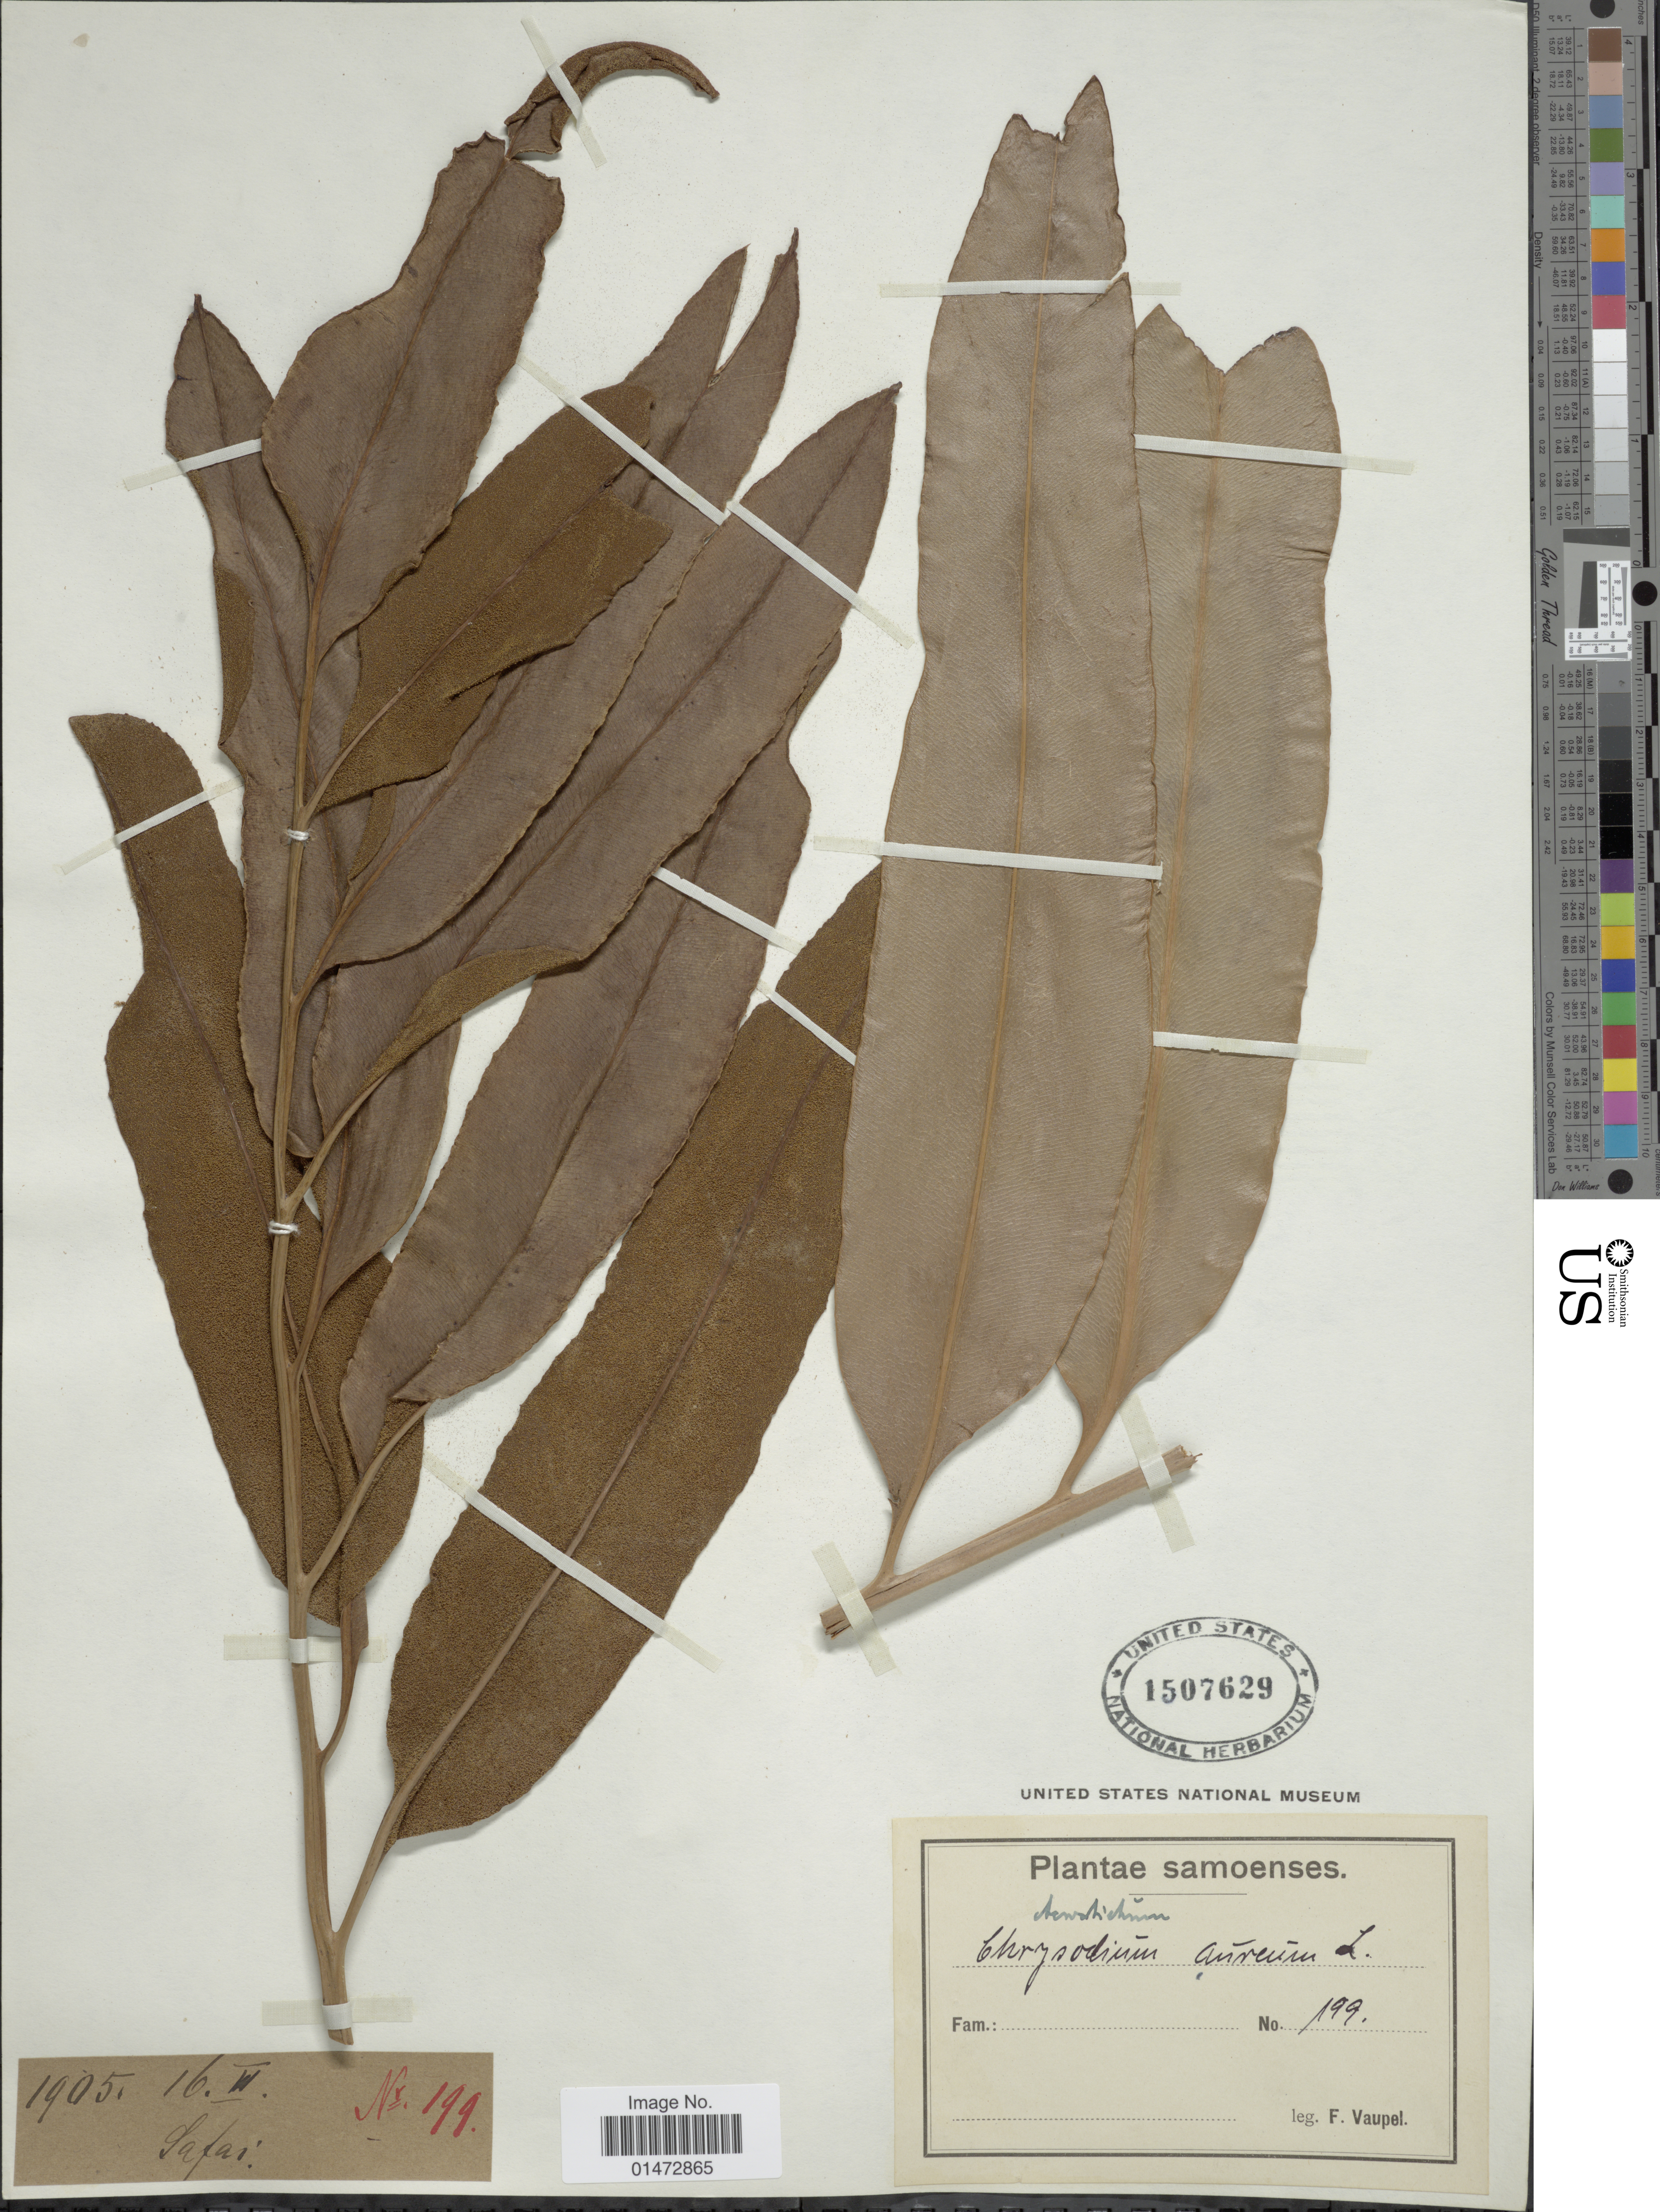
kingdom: Plantae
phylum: Tracheophyta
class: Polypodiopsida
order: Polypodiales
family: Pteridaceae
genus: Acrostichum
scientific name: Acrostichum aureum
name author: L.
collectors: F. Vaupel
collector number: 199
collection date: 1905-06-16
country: Samoa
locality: Samoenses. Safai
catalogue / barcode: US 1507629